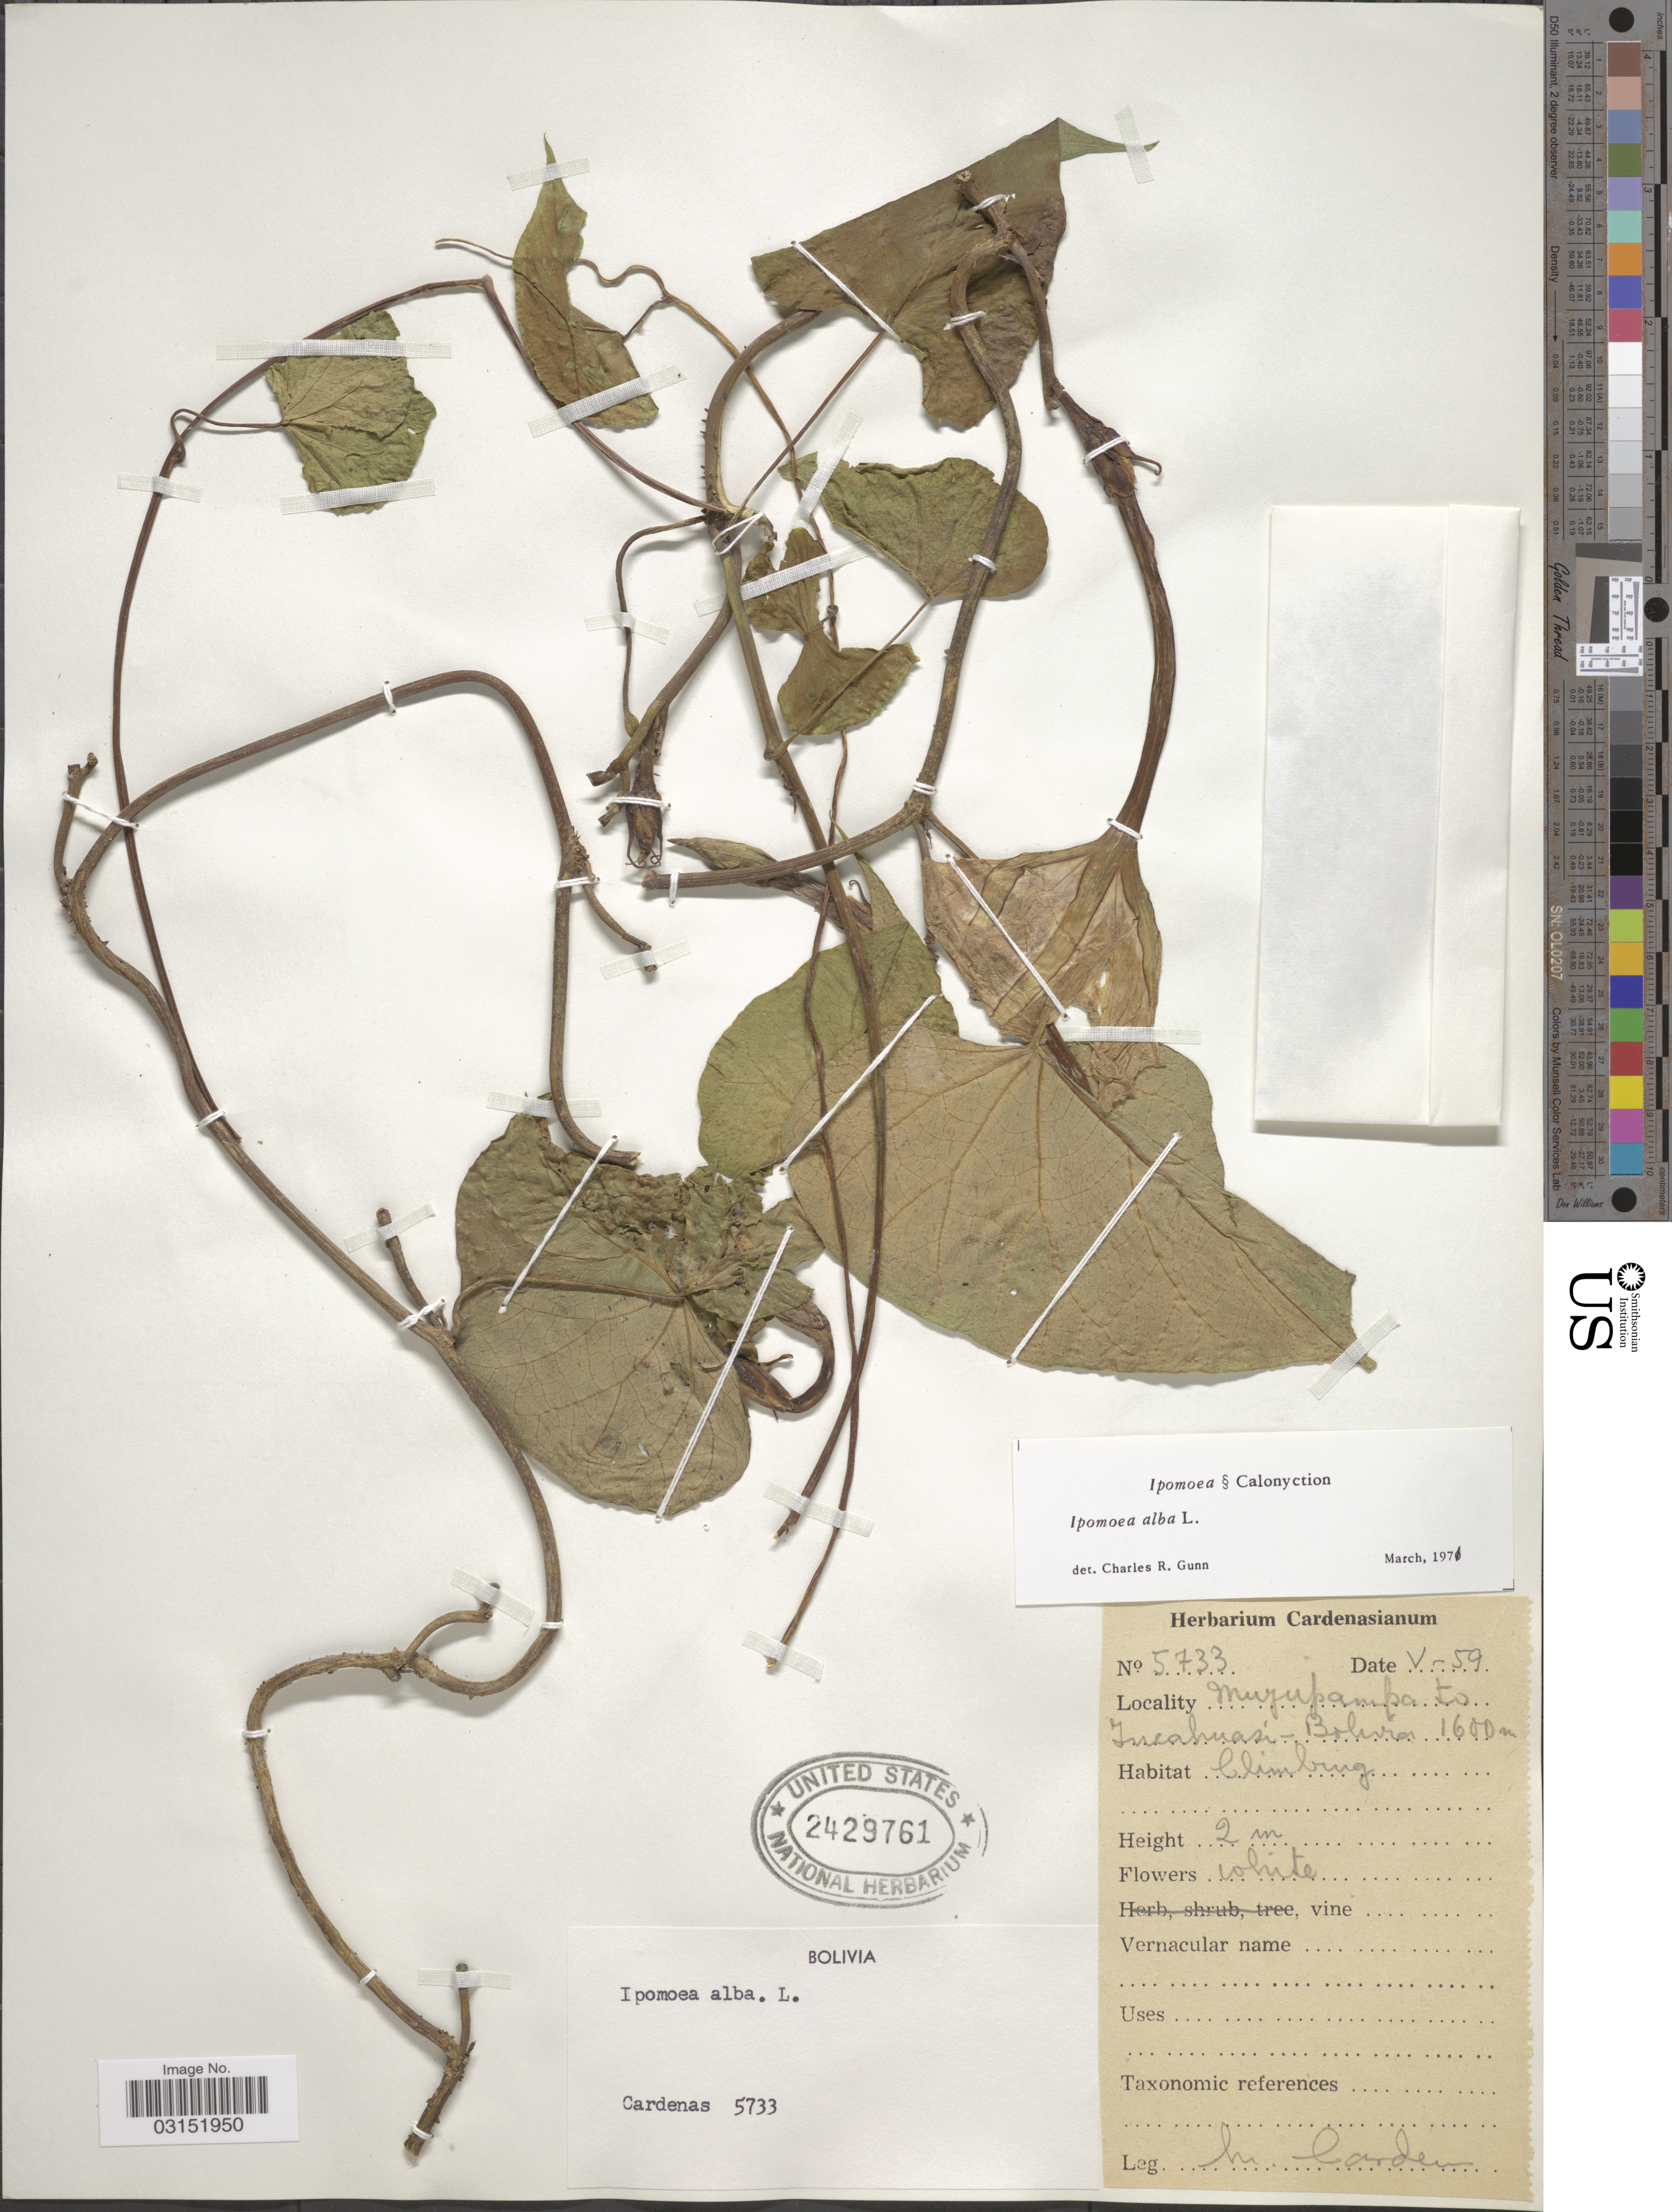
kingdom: Plantae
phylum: Tracheophyta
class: Magnoliopsida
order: Solanales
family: Convolvulaceae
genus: Ipomoea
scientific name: Ipomoea alba L.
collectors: M. Cárdenas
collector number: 5733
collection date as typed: Transcribed d/m/y: /5/59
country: Bolivia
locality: Muyupampa to Incahuasí, Bolivia.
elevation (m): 1600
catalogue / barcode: US 2429761